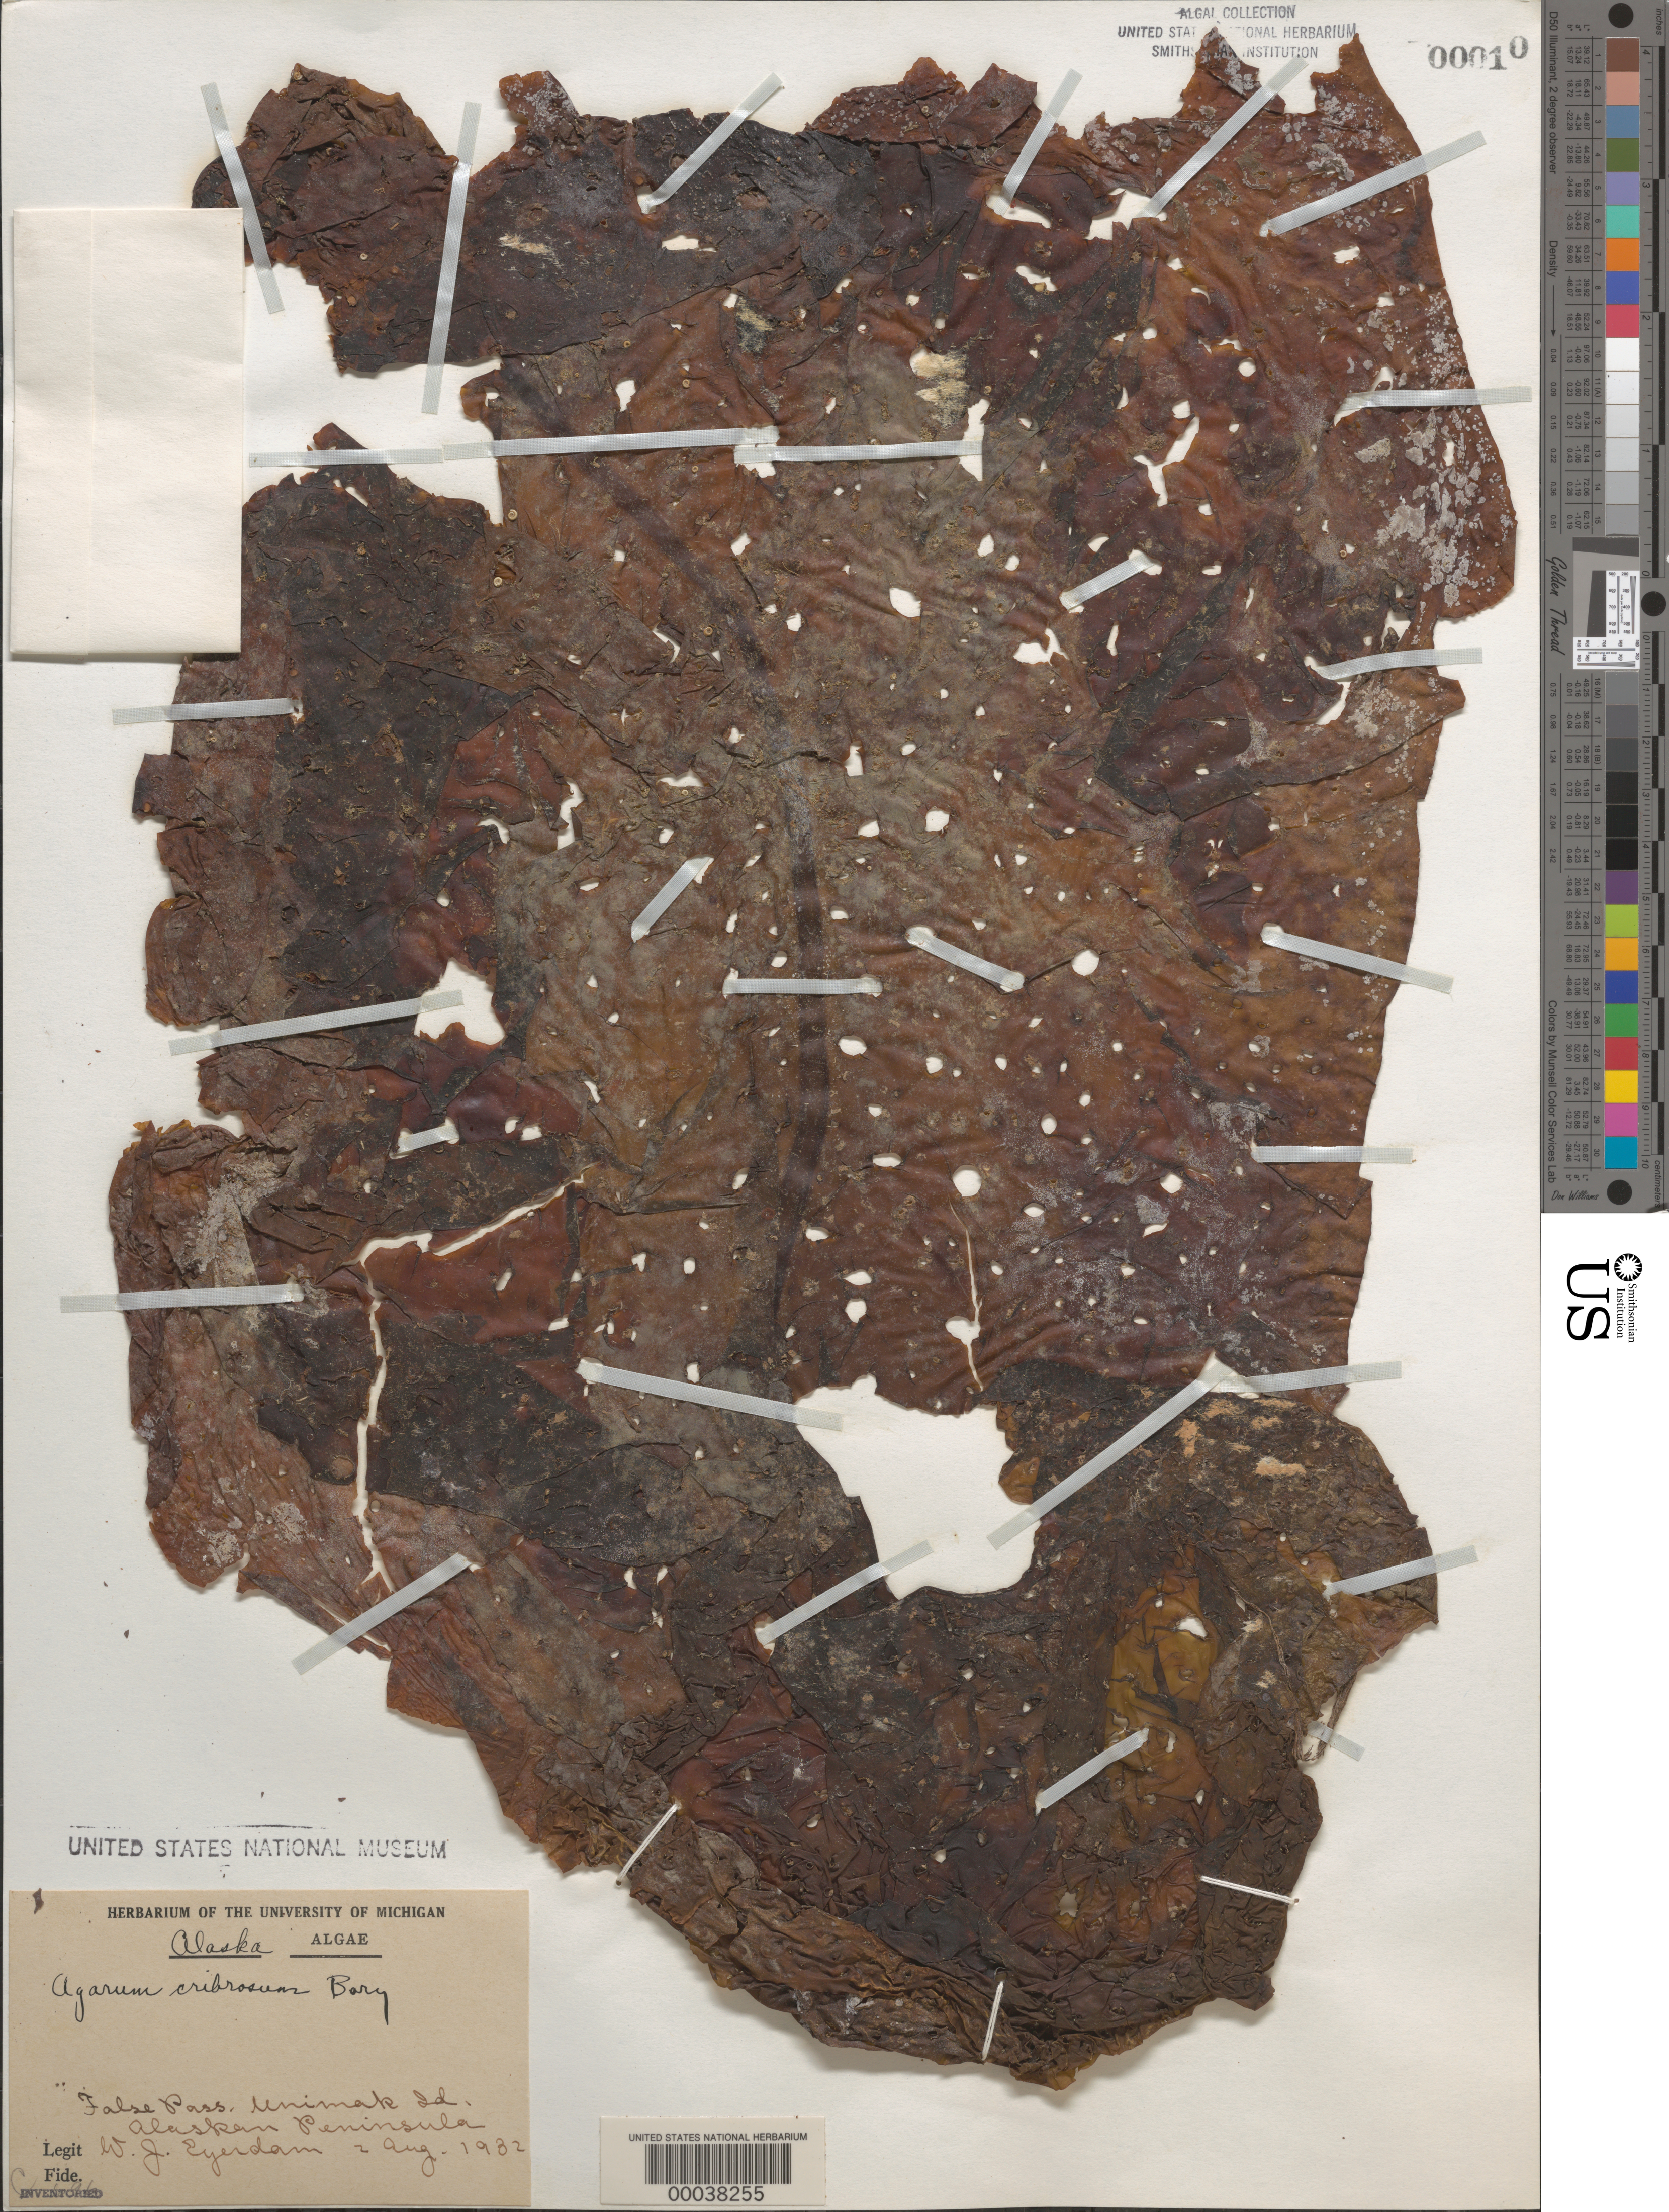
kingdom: Chromista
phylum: Ochrophyta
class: Phaeophyceae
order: Laminariales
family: Costariaceae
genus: Agarum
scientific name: Agarum clathratum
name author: Dumortier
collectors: W. J. Eyerdam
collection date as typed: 02 Aug 1932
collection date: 1932-08-02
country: United States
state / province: Alaska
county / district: Aleutian Islands Division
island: Unimak Island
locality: False Pass, southwest of Alaska Peninsula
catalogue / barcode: US 10